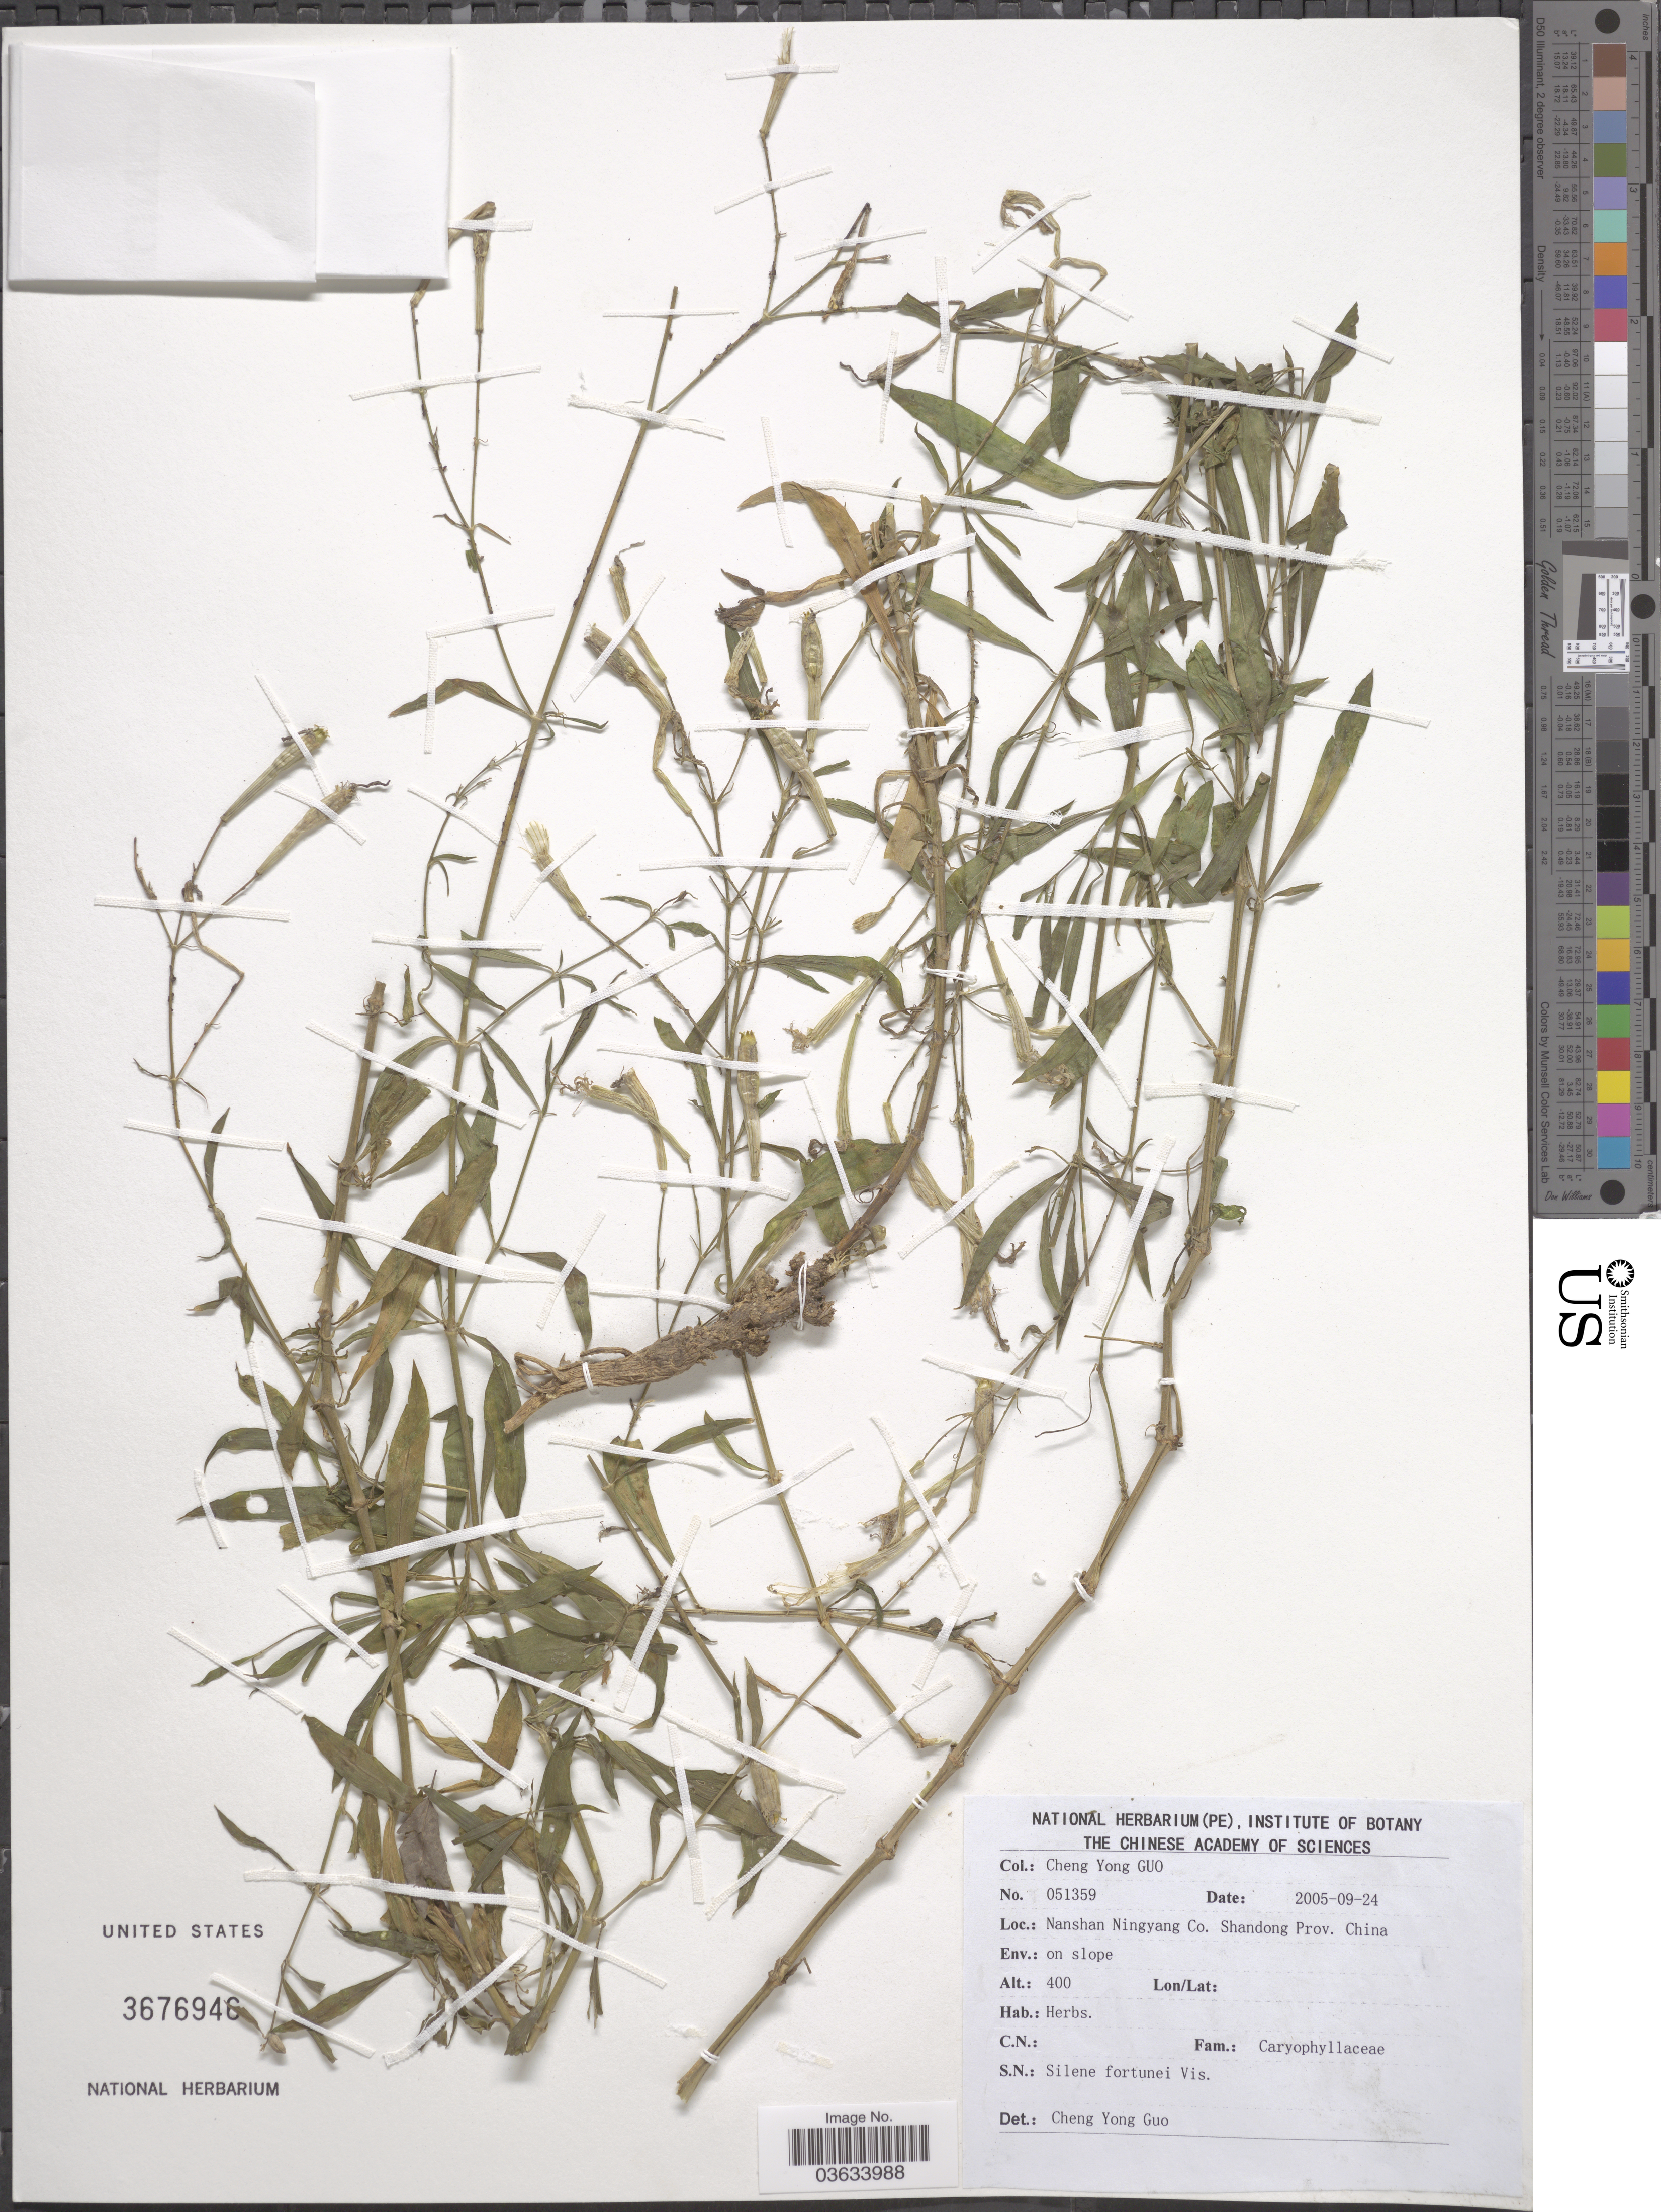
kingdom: Plantae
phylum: Tracheophyta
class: Magnoliopsida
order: Caryophyllales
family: Caryophyllaceae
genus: Silene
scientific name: Silene fortunei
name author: Vis.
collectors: Guo Chengyong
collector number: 051359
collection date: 2005-09-24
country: China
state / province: Shandong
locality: Nanshan Ningyang Co.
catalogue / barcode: US 3676946